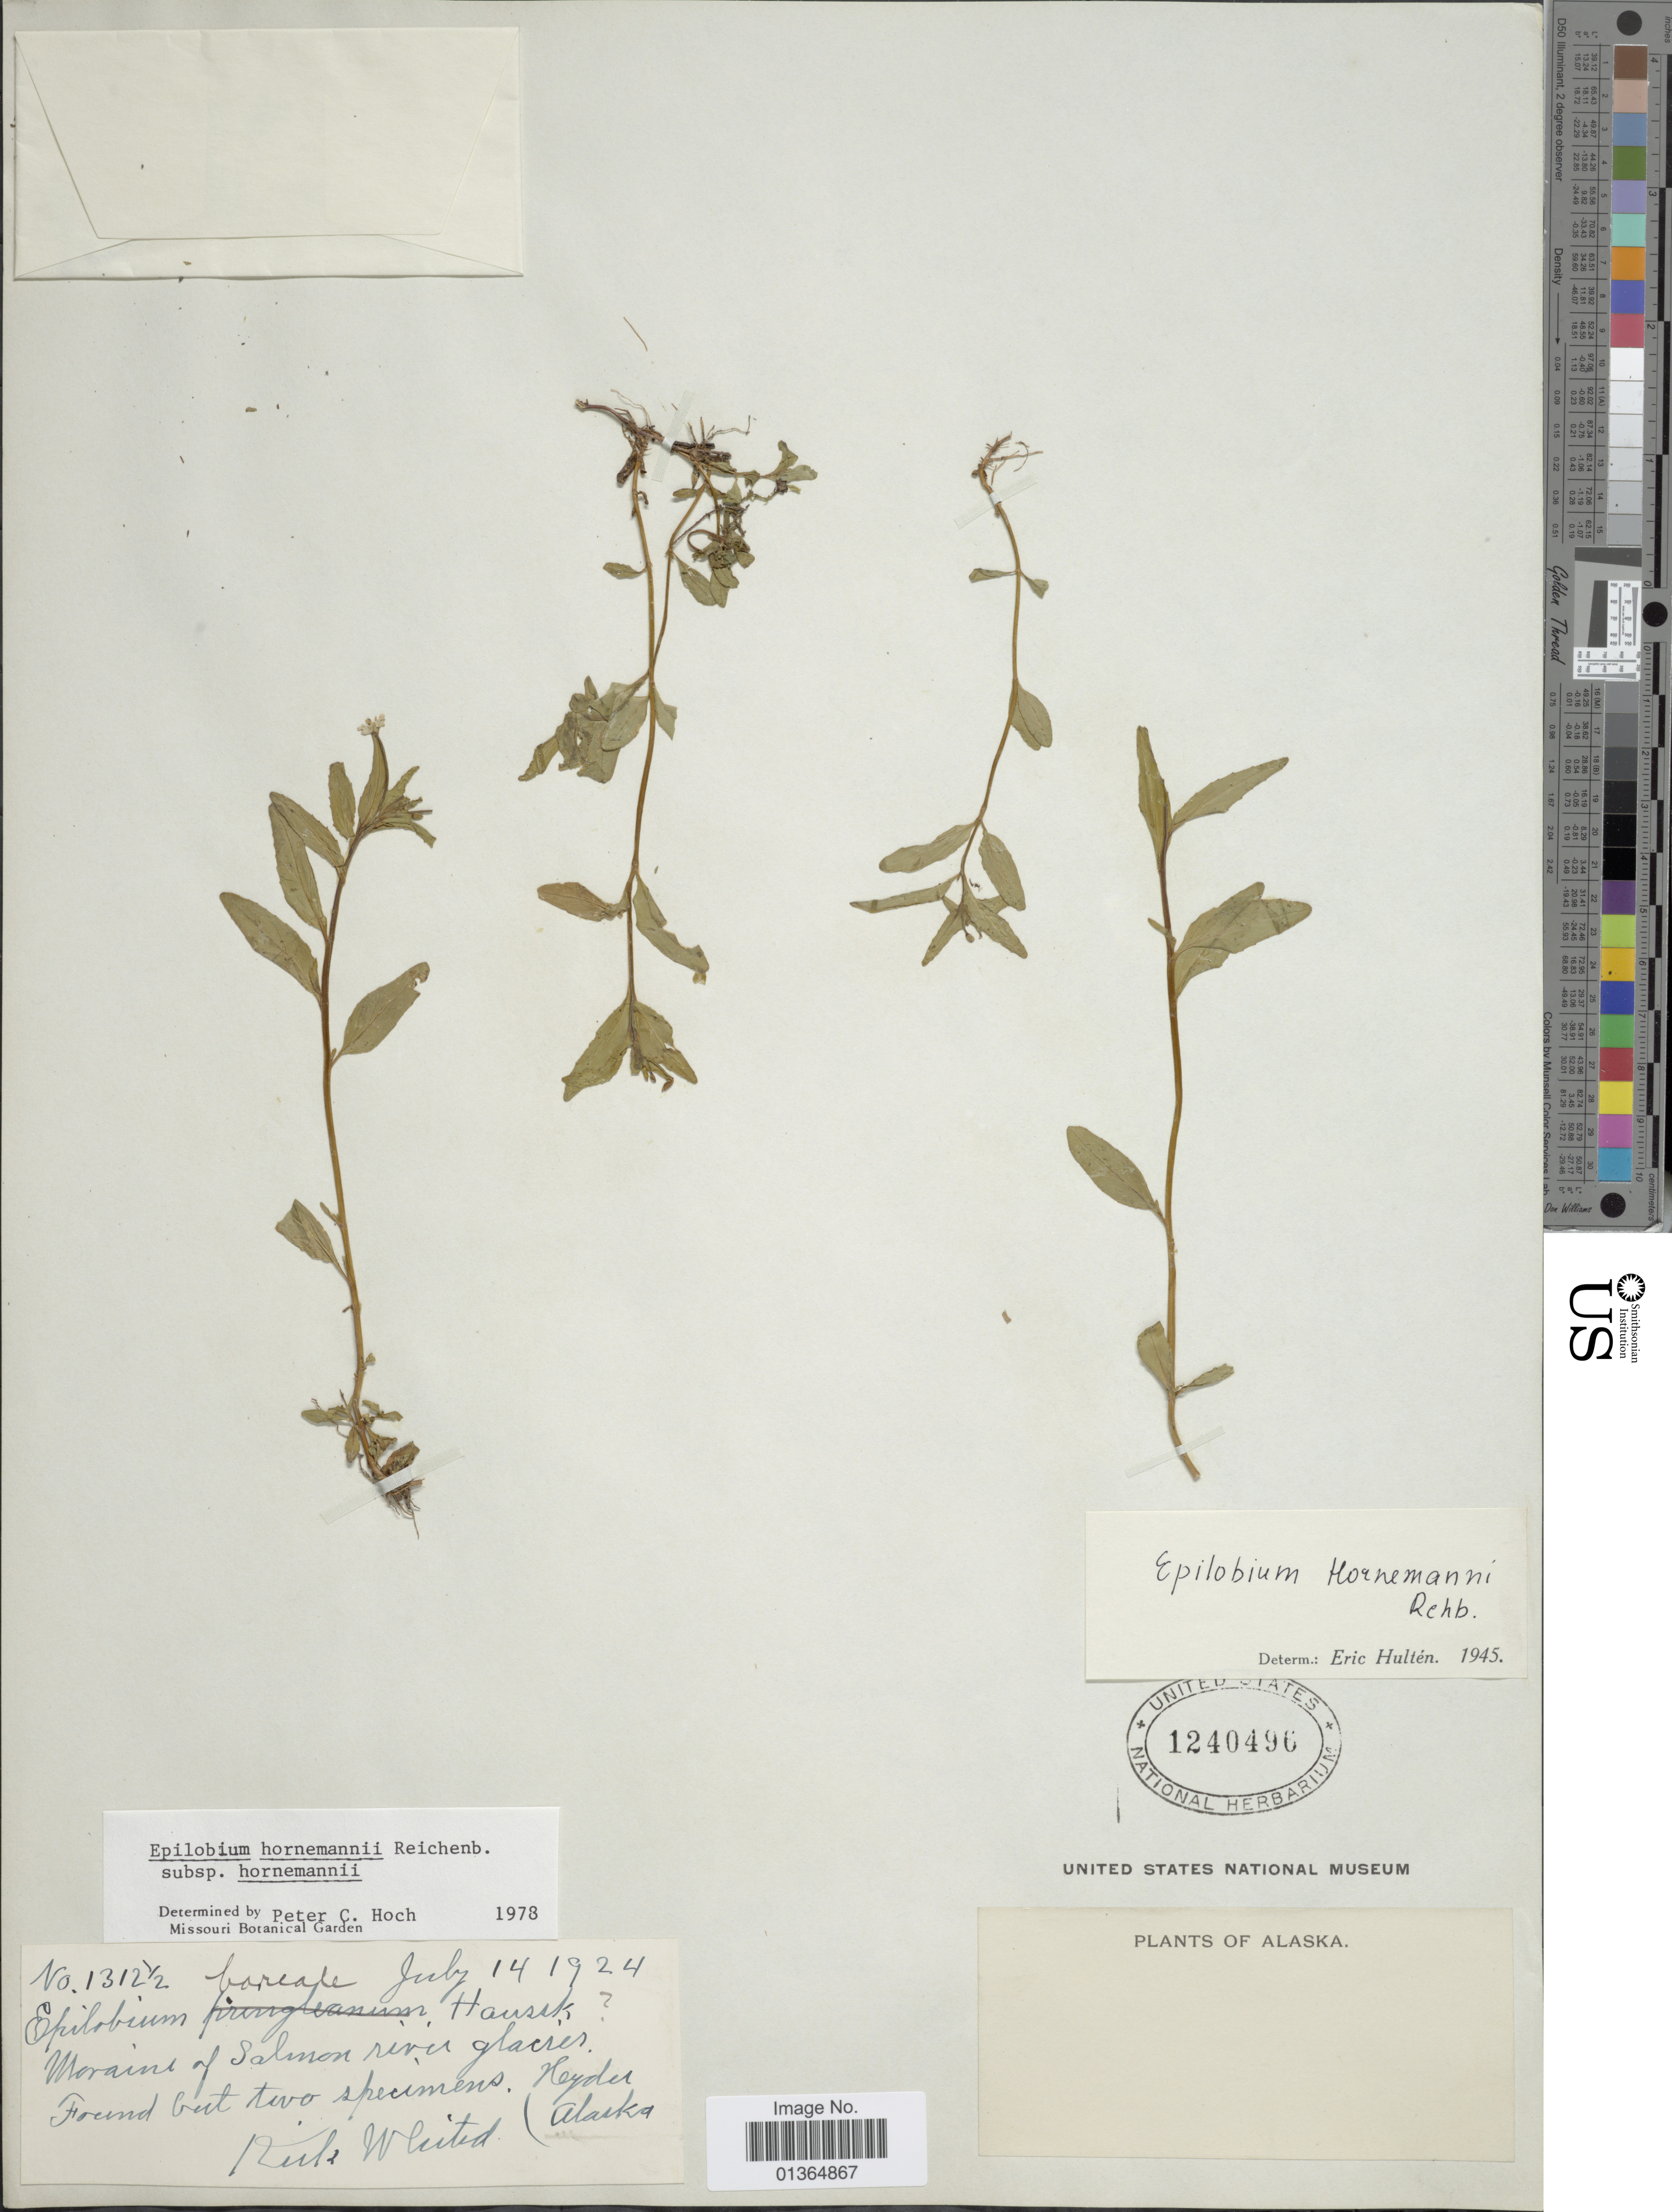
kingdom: Plantae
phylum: Tracheophyta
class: Magnoliopsida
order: Myrtales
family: Onagraceae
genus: Epilobium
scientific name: Epilobium hornemannii subsp. hornemannii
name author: Rchb.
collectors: K. Whited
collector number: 131212*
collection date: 1924-07-14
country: United States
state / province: Alaska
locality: Moraine of Salmon river glacier.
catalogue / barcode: US 1240496